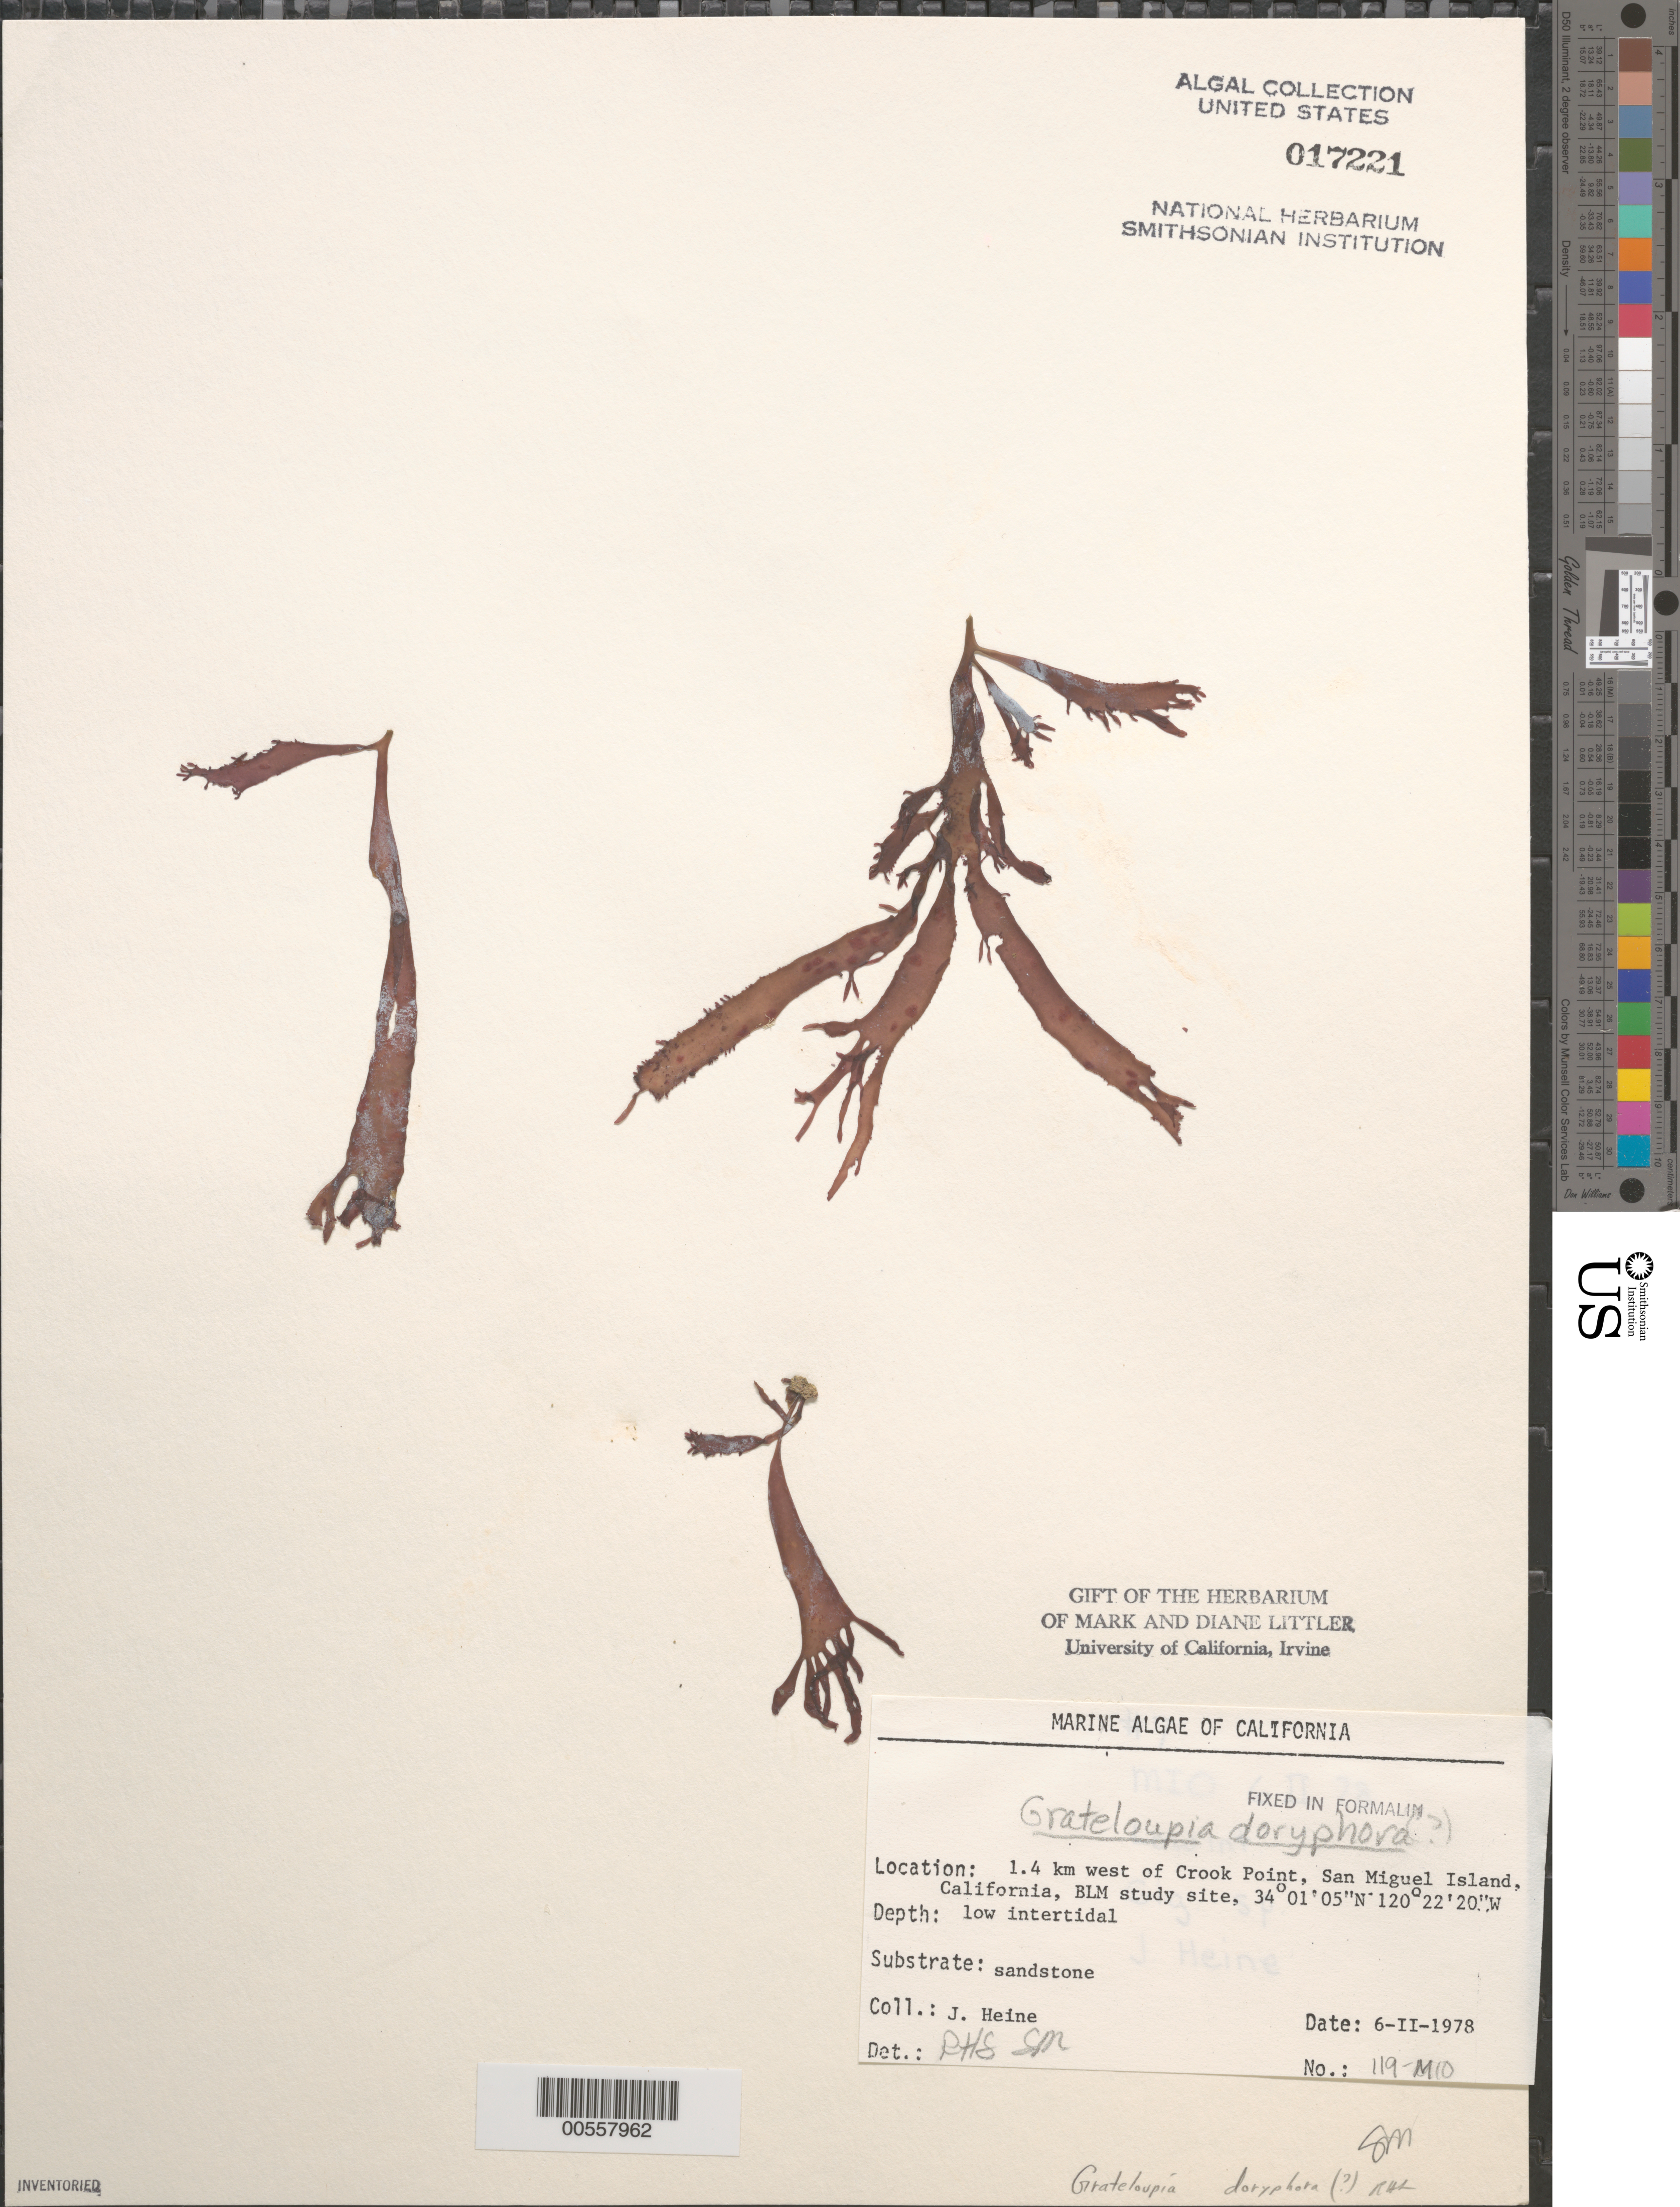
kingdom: Plantae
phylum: Rhodophyta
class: Florideophyceae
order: Halymeniales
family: Halymeniaceae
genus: Grateloupia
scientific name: Grateloupia doryphora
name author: (Mont.) Howe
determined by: Sims, Robert H.; Murray, S. N.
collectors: J. W. Heine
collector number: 119-mio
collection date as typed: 06 Feb 1978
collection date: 1978-02-06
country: United States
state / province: California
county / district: Santa Barbara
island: San Miguel Island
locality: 1.4 km north of Crook Point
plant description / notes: BLM-SOCALBIGHT Rocky Intertidal Survey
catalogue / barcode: US 17221